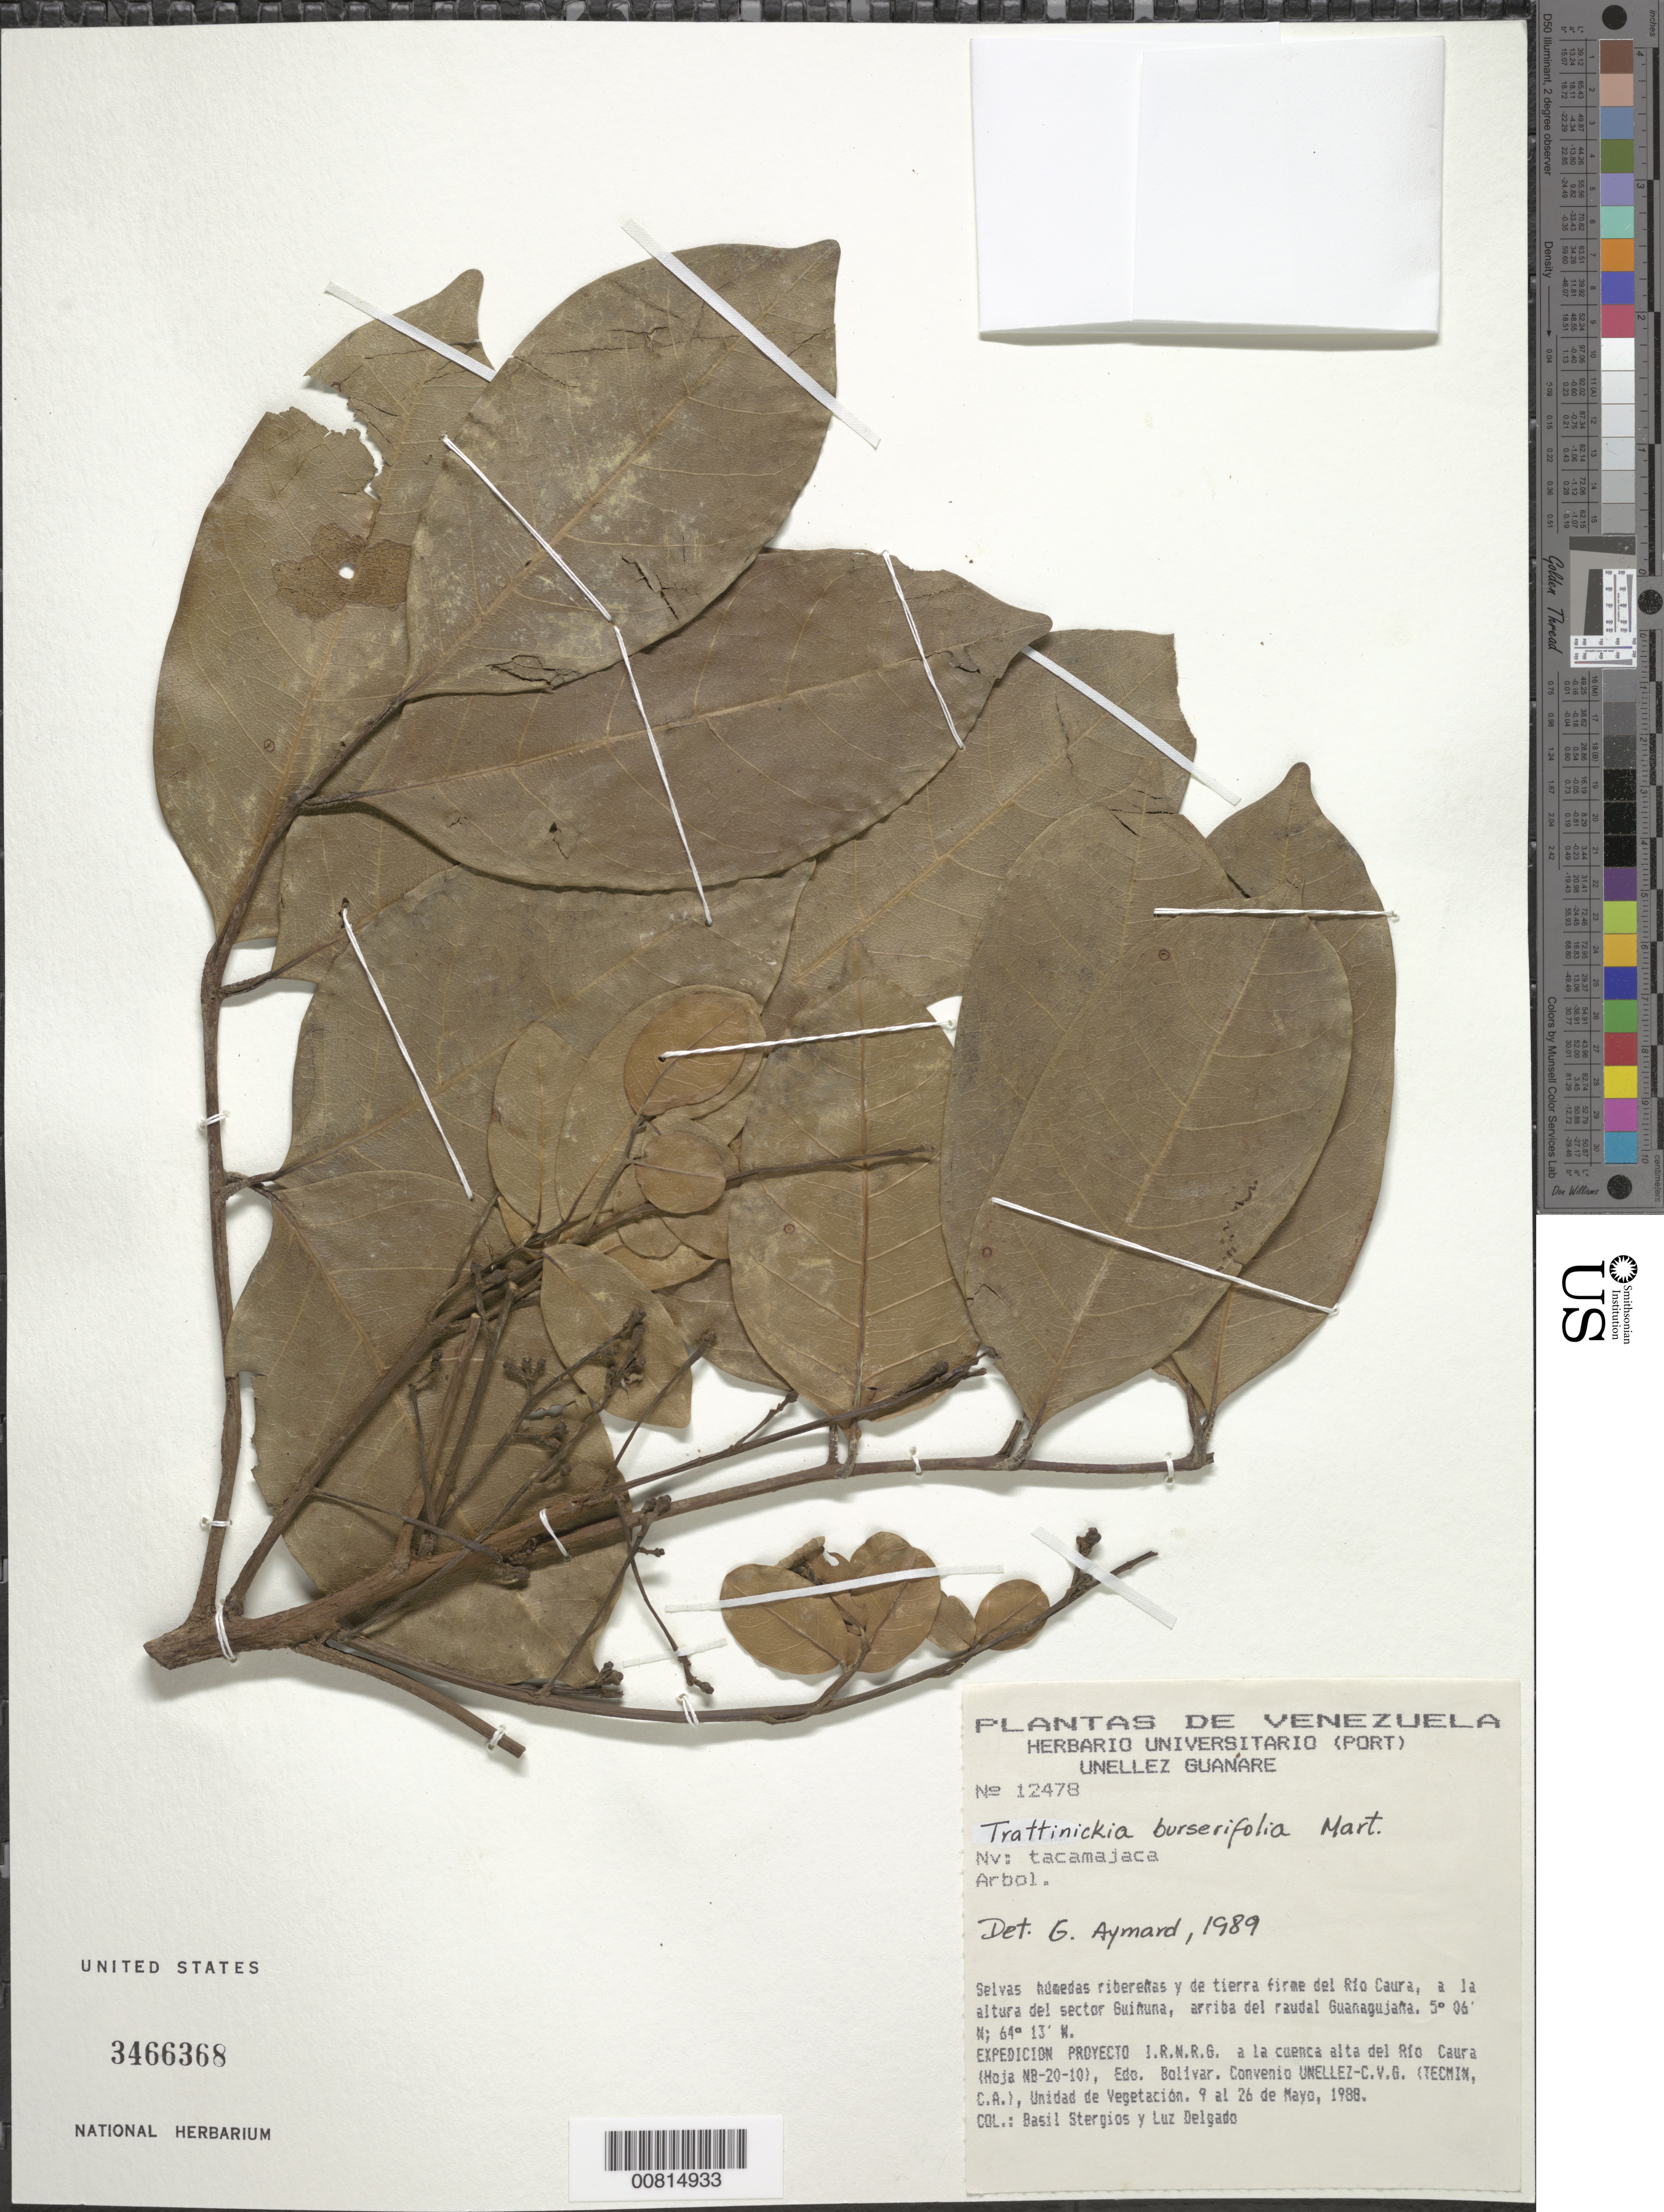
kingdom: Plantae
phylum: Tracheophyta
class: Magnoliopsida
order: Sapindales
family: Burseraceae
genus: Trattinnickia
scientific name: Trattinnickia burserifolia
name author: Mart.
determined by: Aymard C., G. A., (PORT), Univ. Nac. Exp. de los Llanos Ezequiel Zamora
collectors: B. G. Stergios & L. Delgado V.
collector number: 12478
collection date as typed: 9-May-88 to 26-May-88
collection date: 1988-05-09/1988-05-26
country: Venezuela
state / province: Bolívar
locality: Río Caura, al altura del sector Guiñuna, arriba del raudal Guanagujaña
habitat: Selvas húmedas ribeneras y de terra firme del río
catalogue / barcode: US 3466368